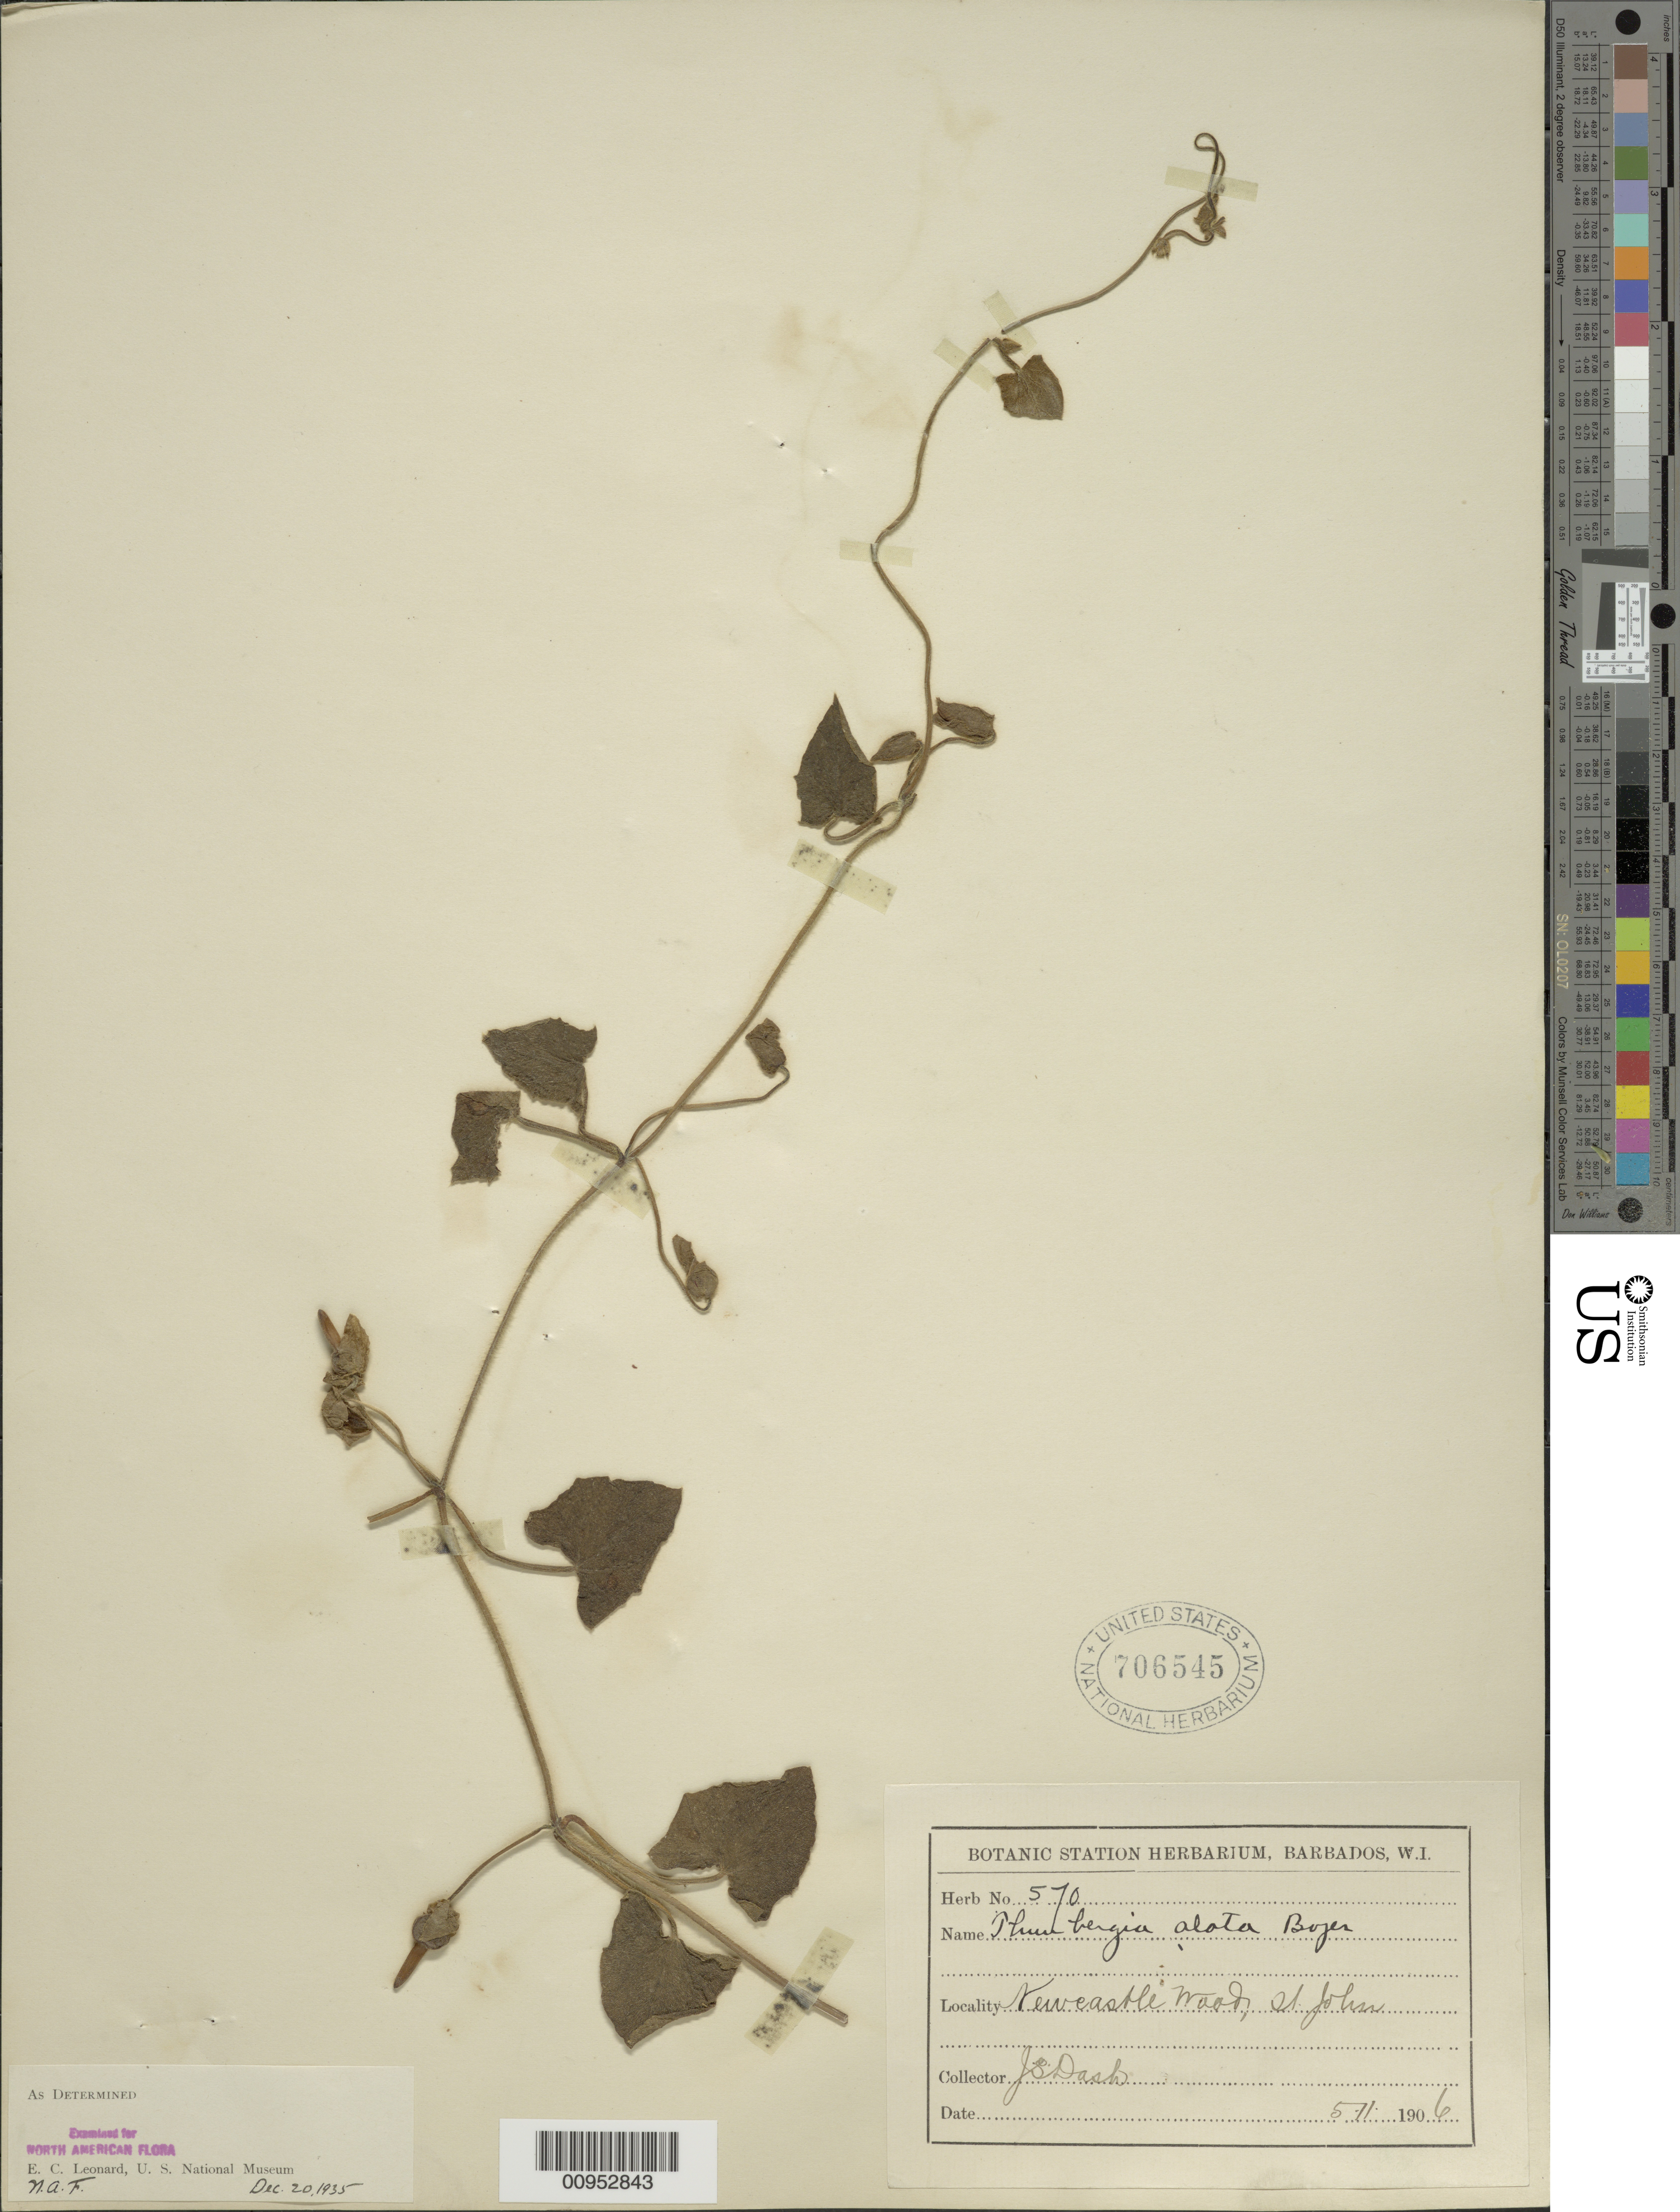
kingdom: Plantae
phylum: Tracheophyta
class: Magnoliopsida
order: Lamiales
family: Acanthaceae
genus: Thunbergia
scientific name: Thunbergia alata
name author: Bojer ex Sims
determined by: Leonard, Emery C., (US)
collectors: J. Dash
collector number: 570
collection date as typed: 05 Nov 1906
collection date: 1906-11-05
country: Barbados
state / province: Saint John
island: Barbados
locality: Neweasble Woods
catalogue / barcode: US 706545